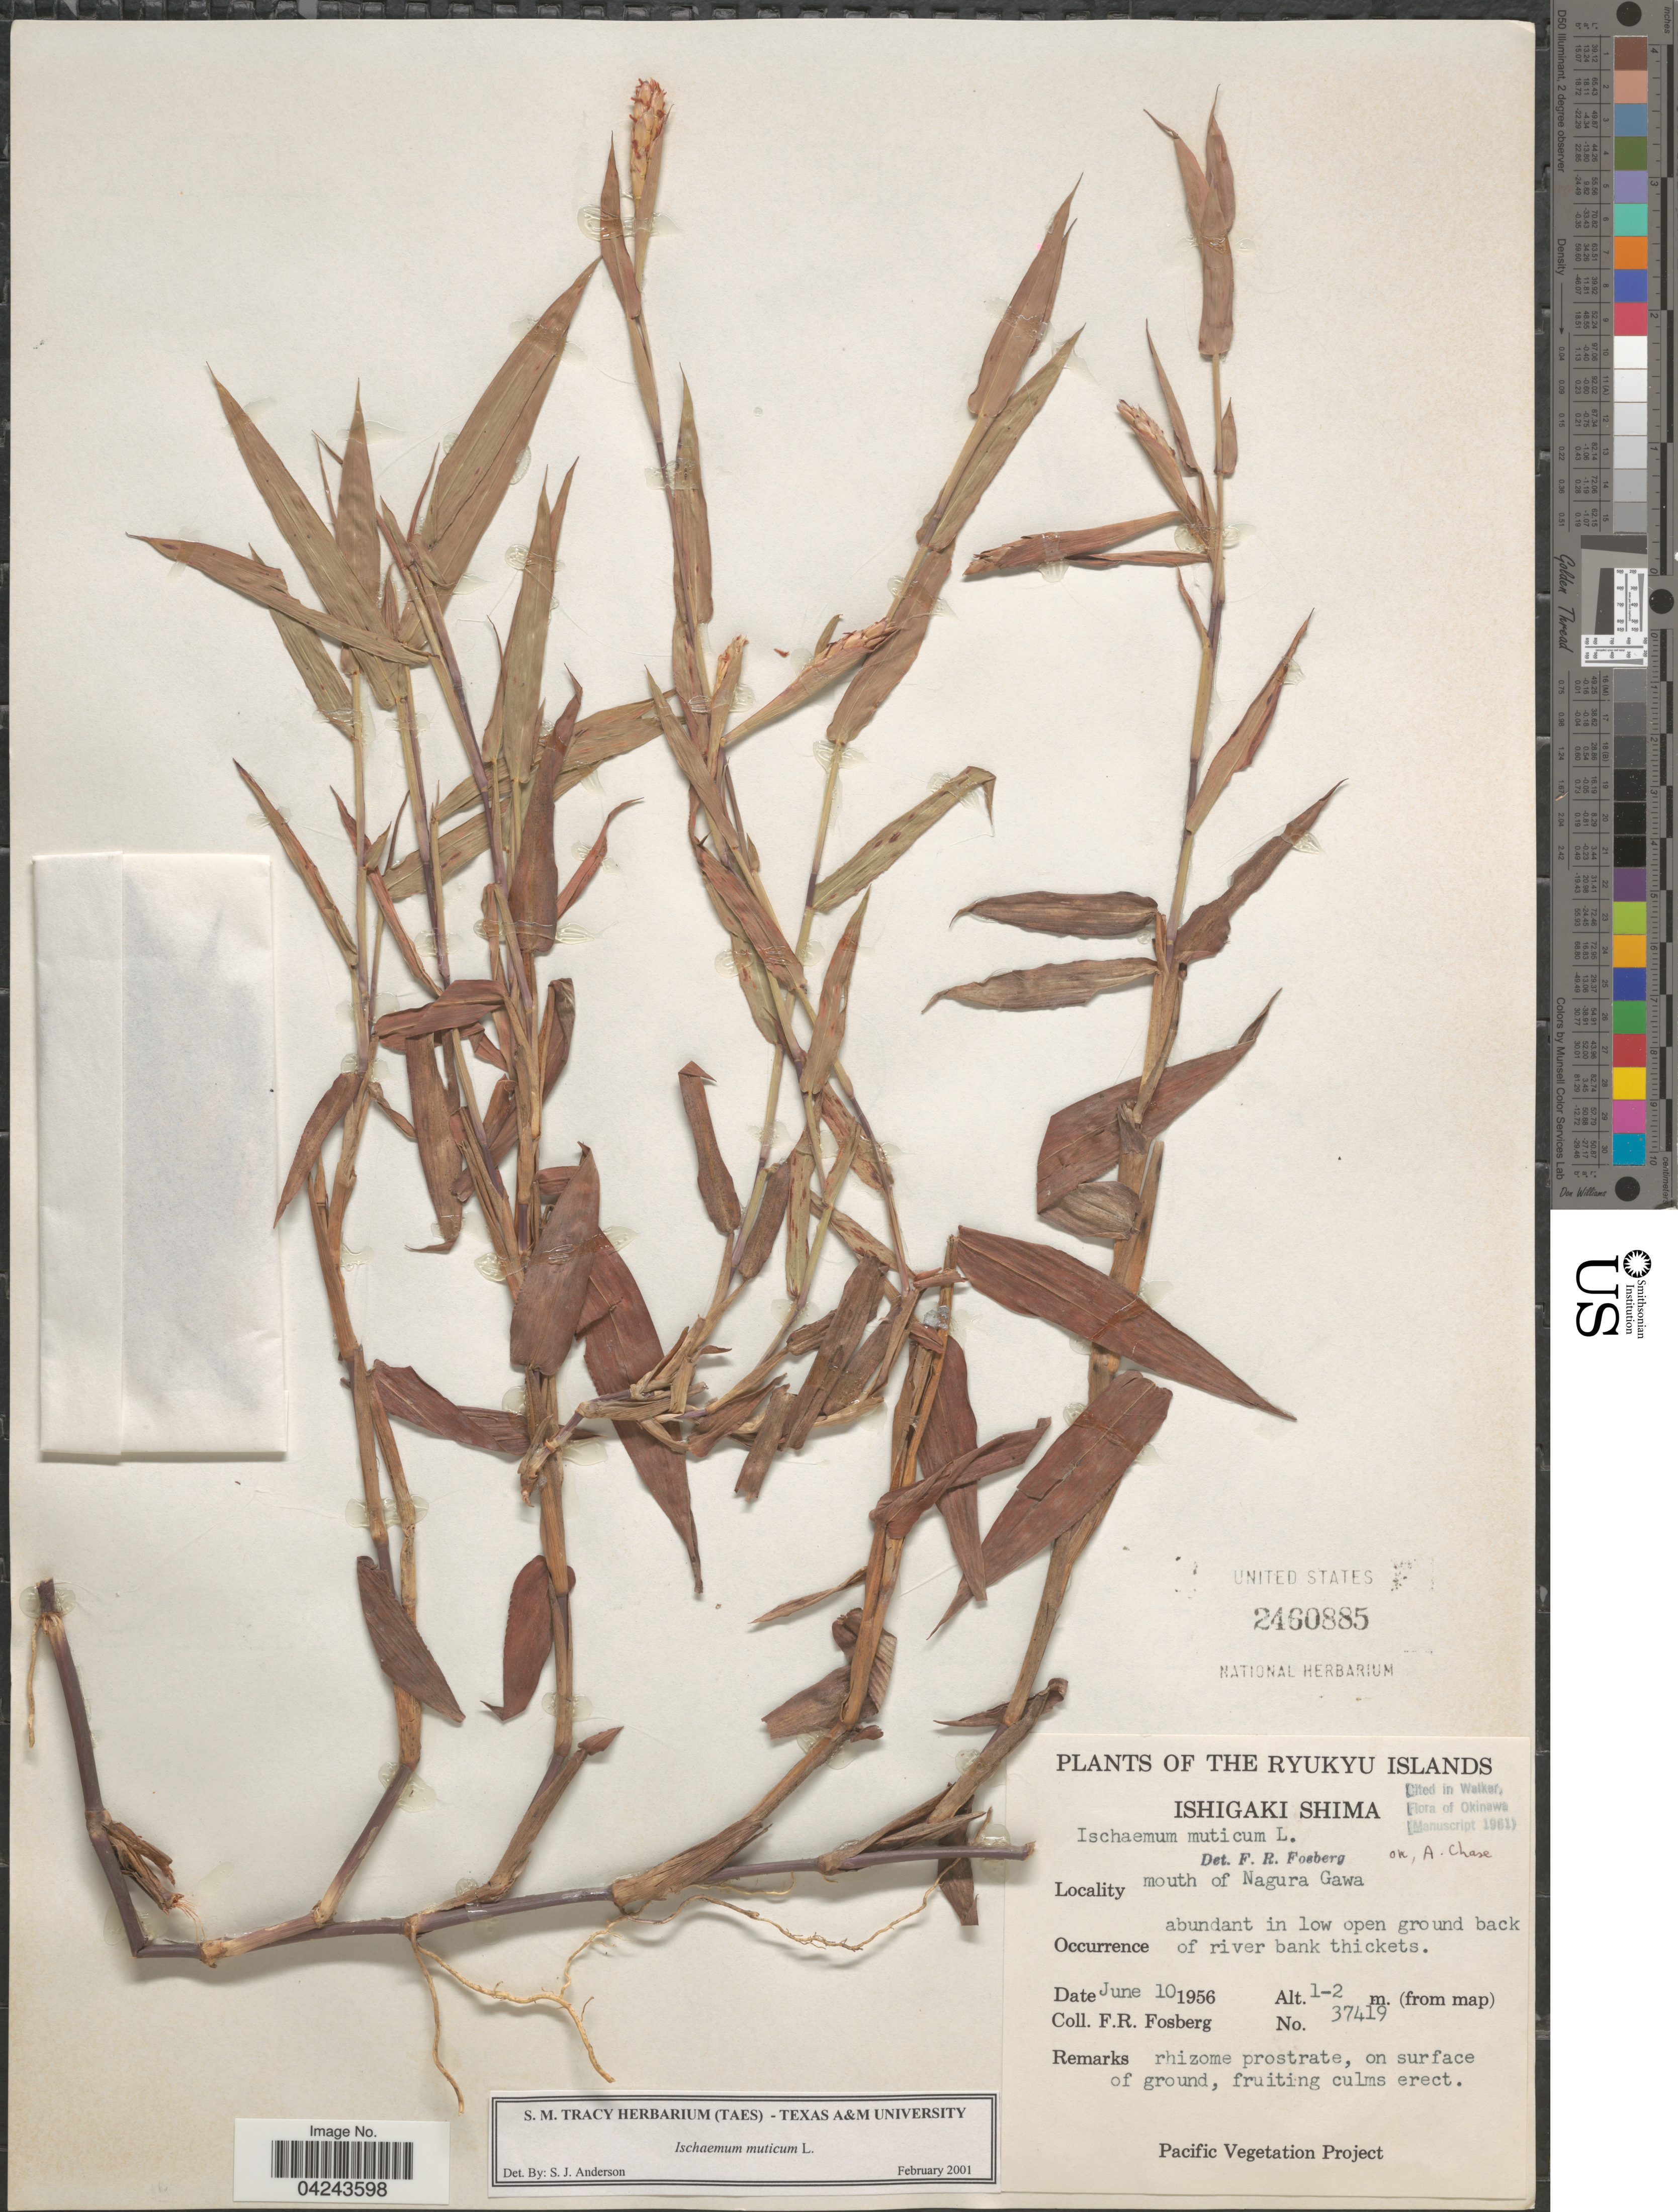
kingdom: Plantae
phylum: Tracheophyta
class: Liliopsida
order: Poales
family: Poaceae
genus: Ischaemum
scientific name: Ischaemum muticum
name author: L.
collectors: F. R. Fosberg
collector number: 37419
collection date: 1956-06-10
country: Japan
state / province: Okinawa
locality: Ryukyu Islands. Ishigaki Shima. Mouth of Nagura Gawa. Abundant in low open ground back of river bank thickets.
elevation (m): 1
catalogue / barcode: US 2460885